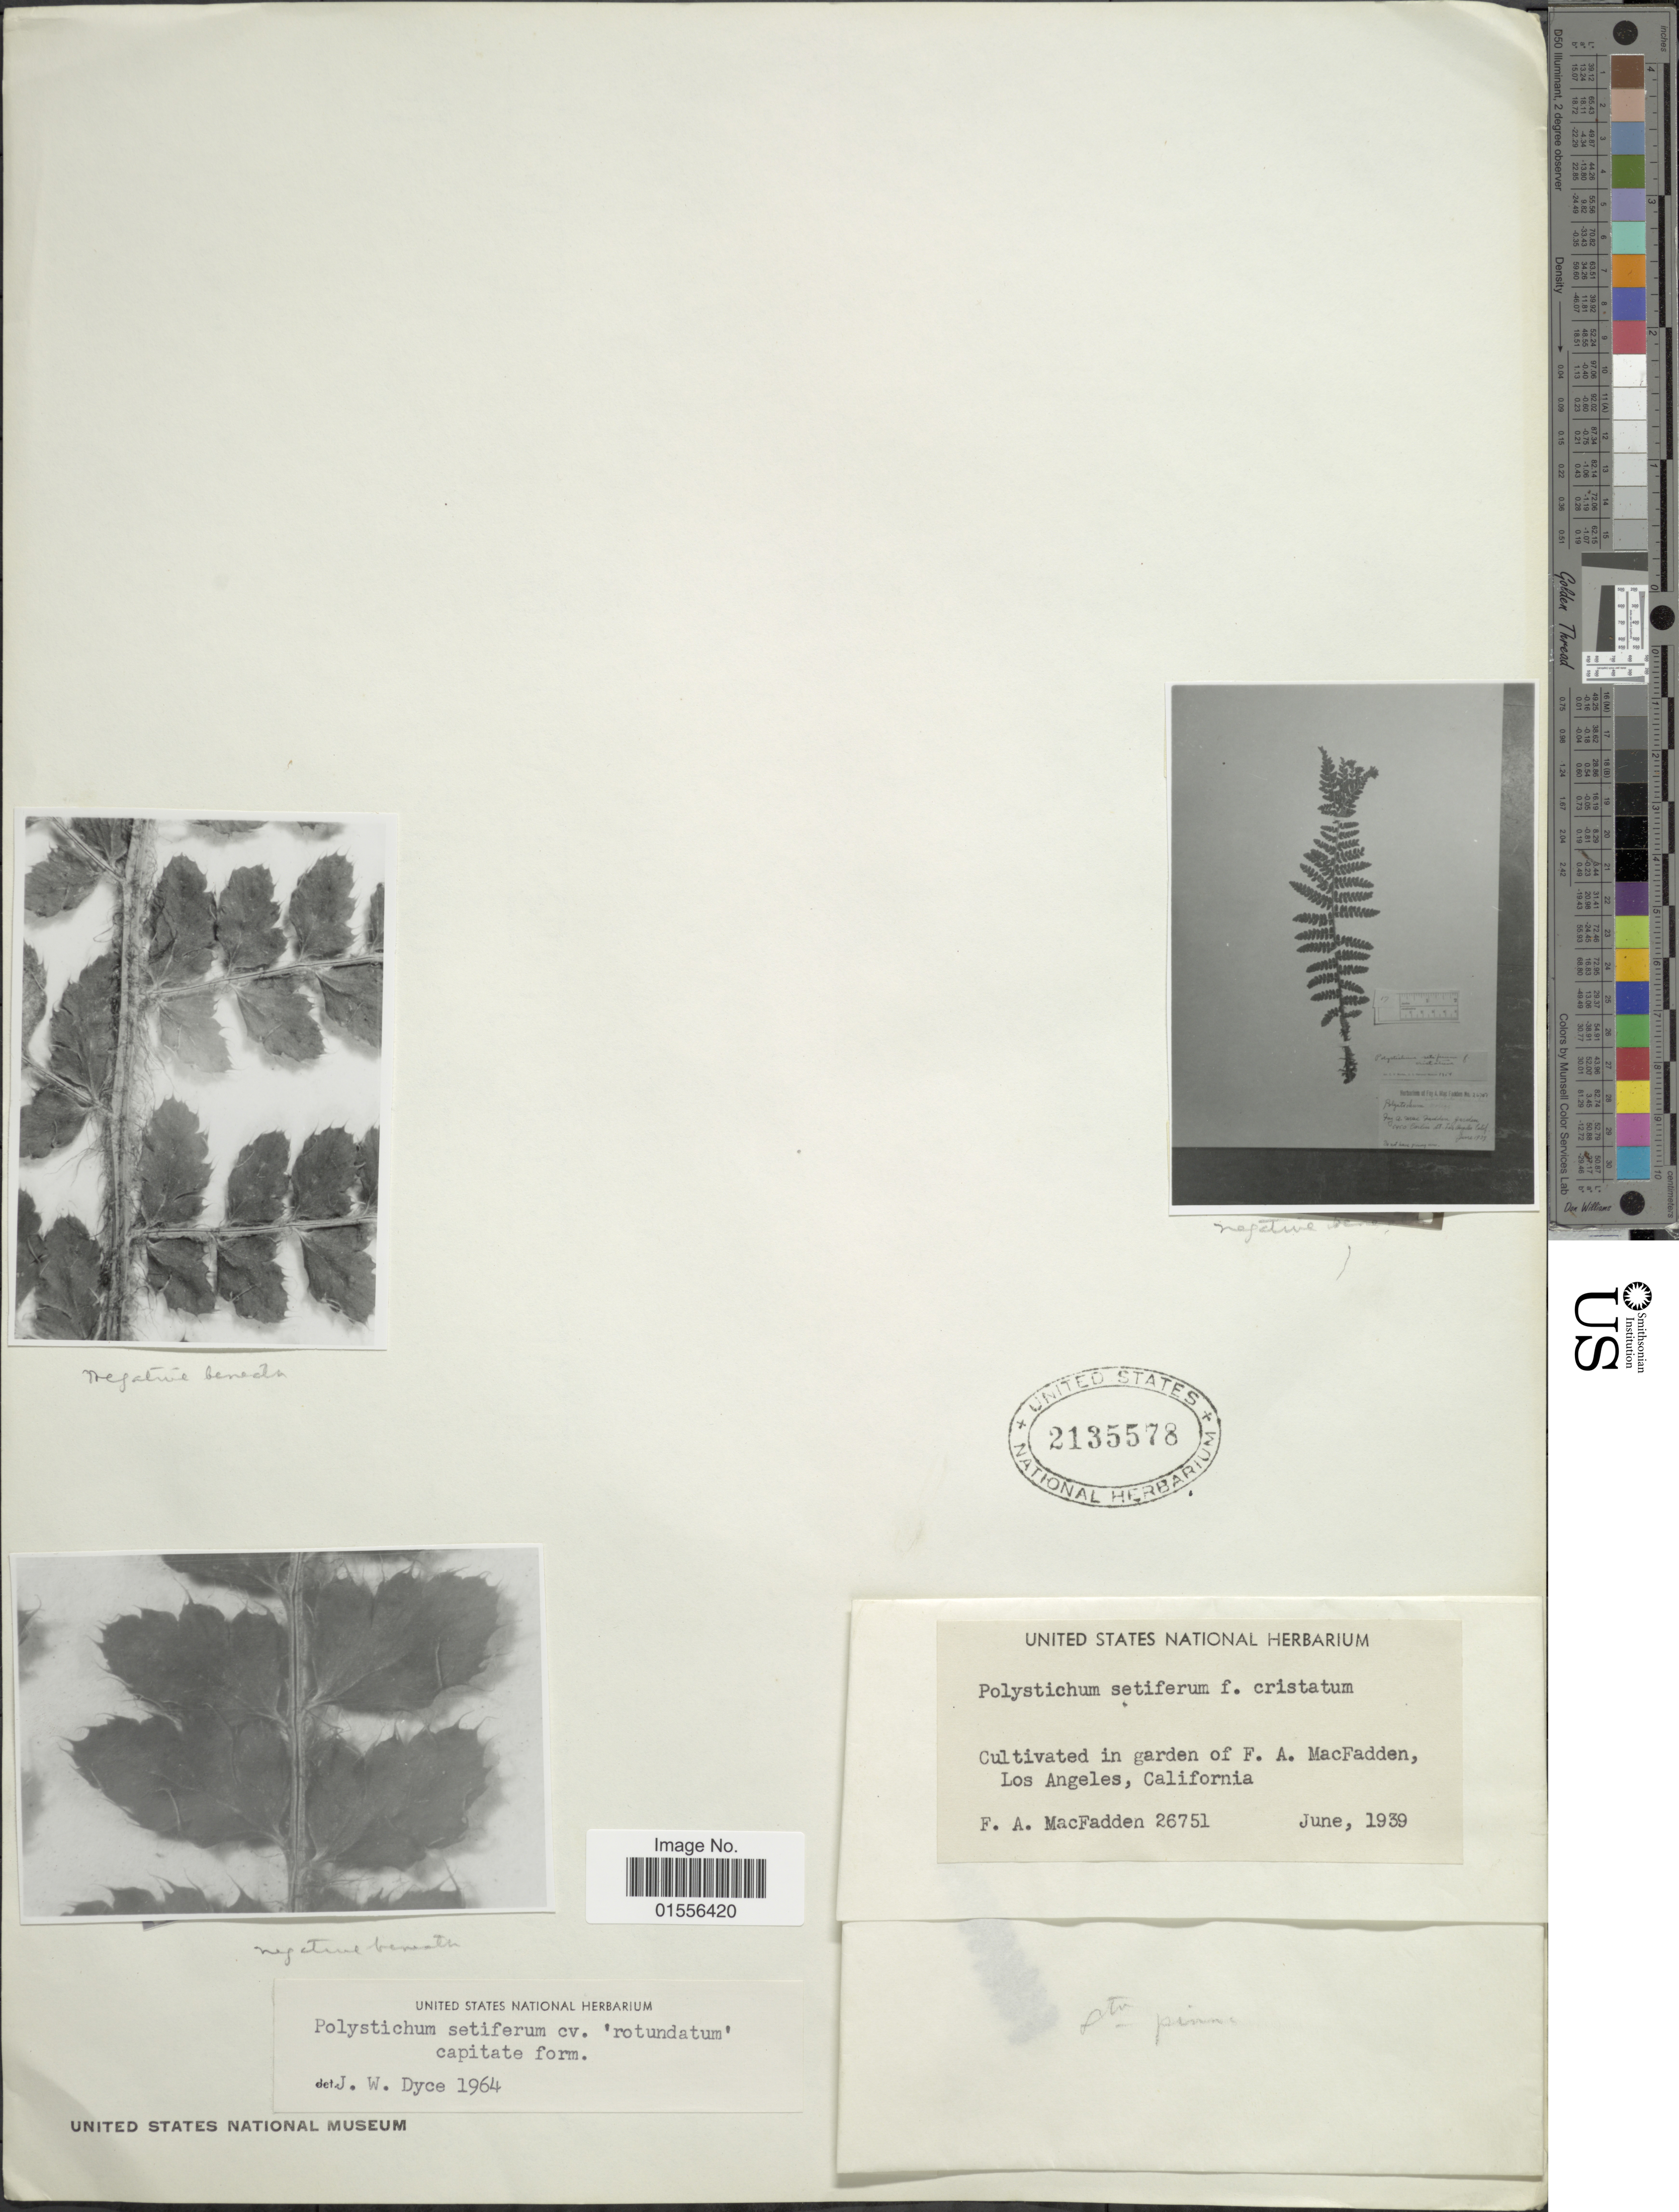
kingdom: Plantae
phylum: Tracheophyta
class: Polypodiopsida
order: Polypodiales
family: Dryopteridaceae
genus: Polystichum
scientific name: Polystichum setiferum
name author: (Forssk.) Moore ex Woynar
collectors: F. MacFadden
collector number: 26751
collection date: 1939-06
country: United States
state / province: California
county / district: Los Angeles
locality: In garden Los Angeles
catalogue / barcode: US 2135578